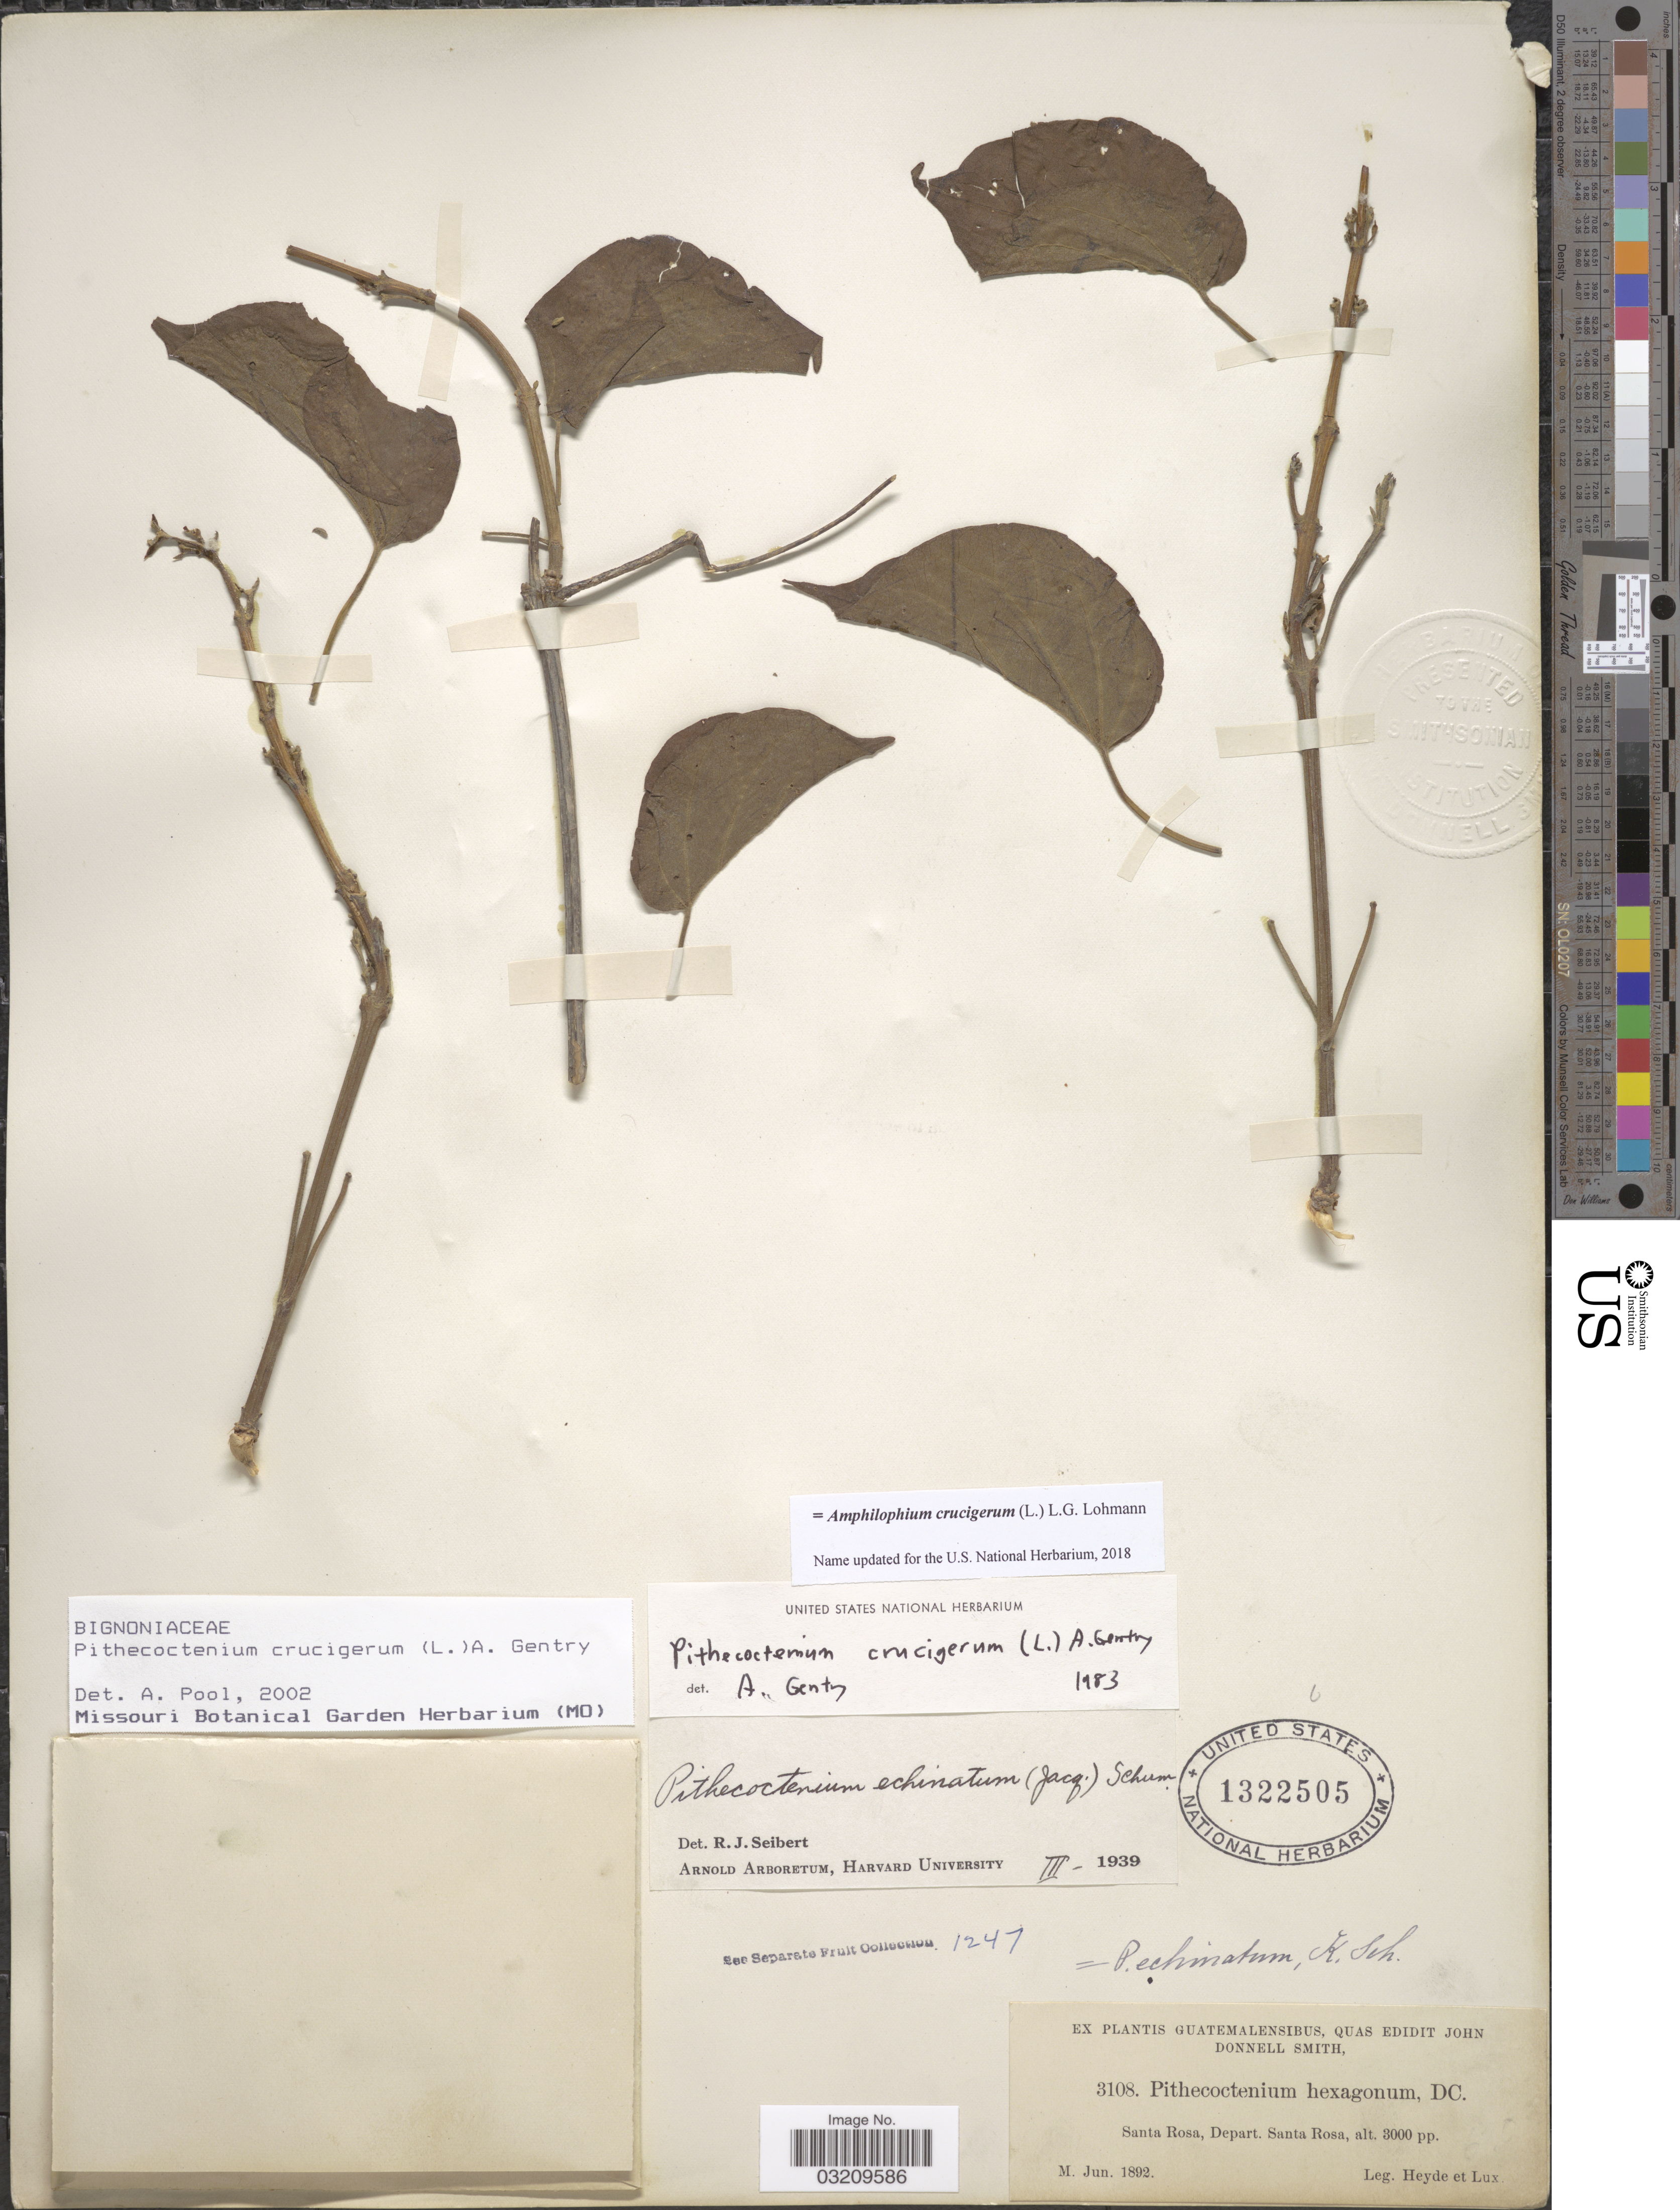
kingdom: Plantae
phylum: Tracheophyta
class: Magnoliopsida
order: Lamiales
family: Bignoniaceae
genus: Amphilophium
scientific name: Amphilophium crucigerum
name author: (L.) L.G. Lohmann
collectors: Heyde & Lux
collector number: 3108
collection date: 1892-06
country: Guatemala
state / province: Santa Rosa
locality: Depart. Santa Rosa.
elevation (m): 914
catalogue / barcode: US 1322505